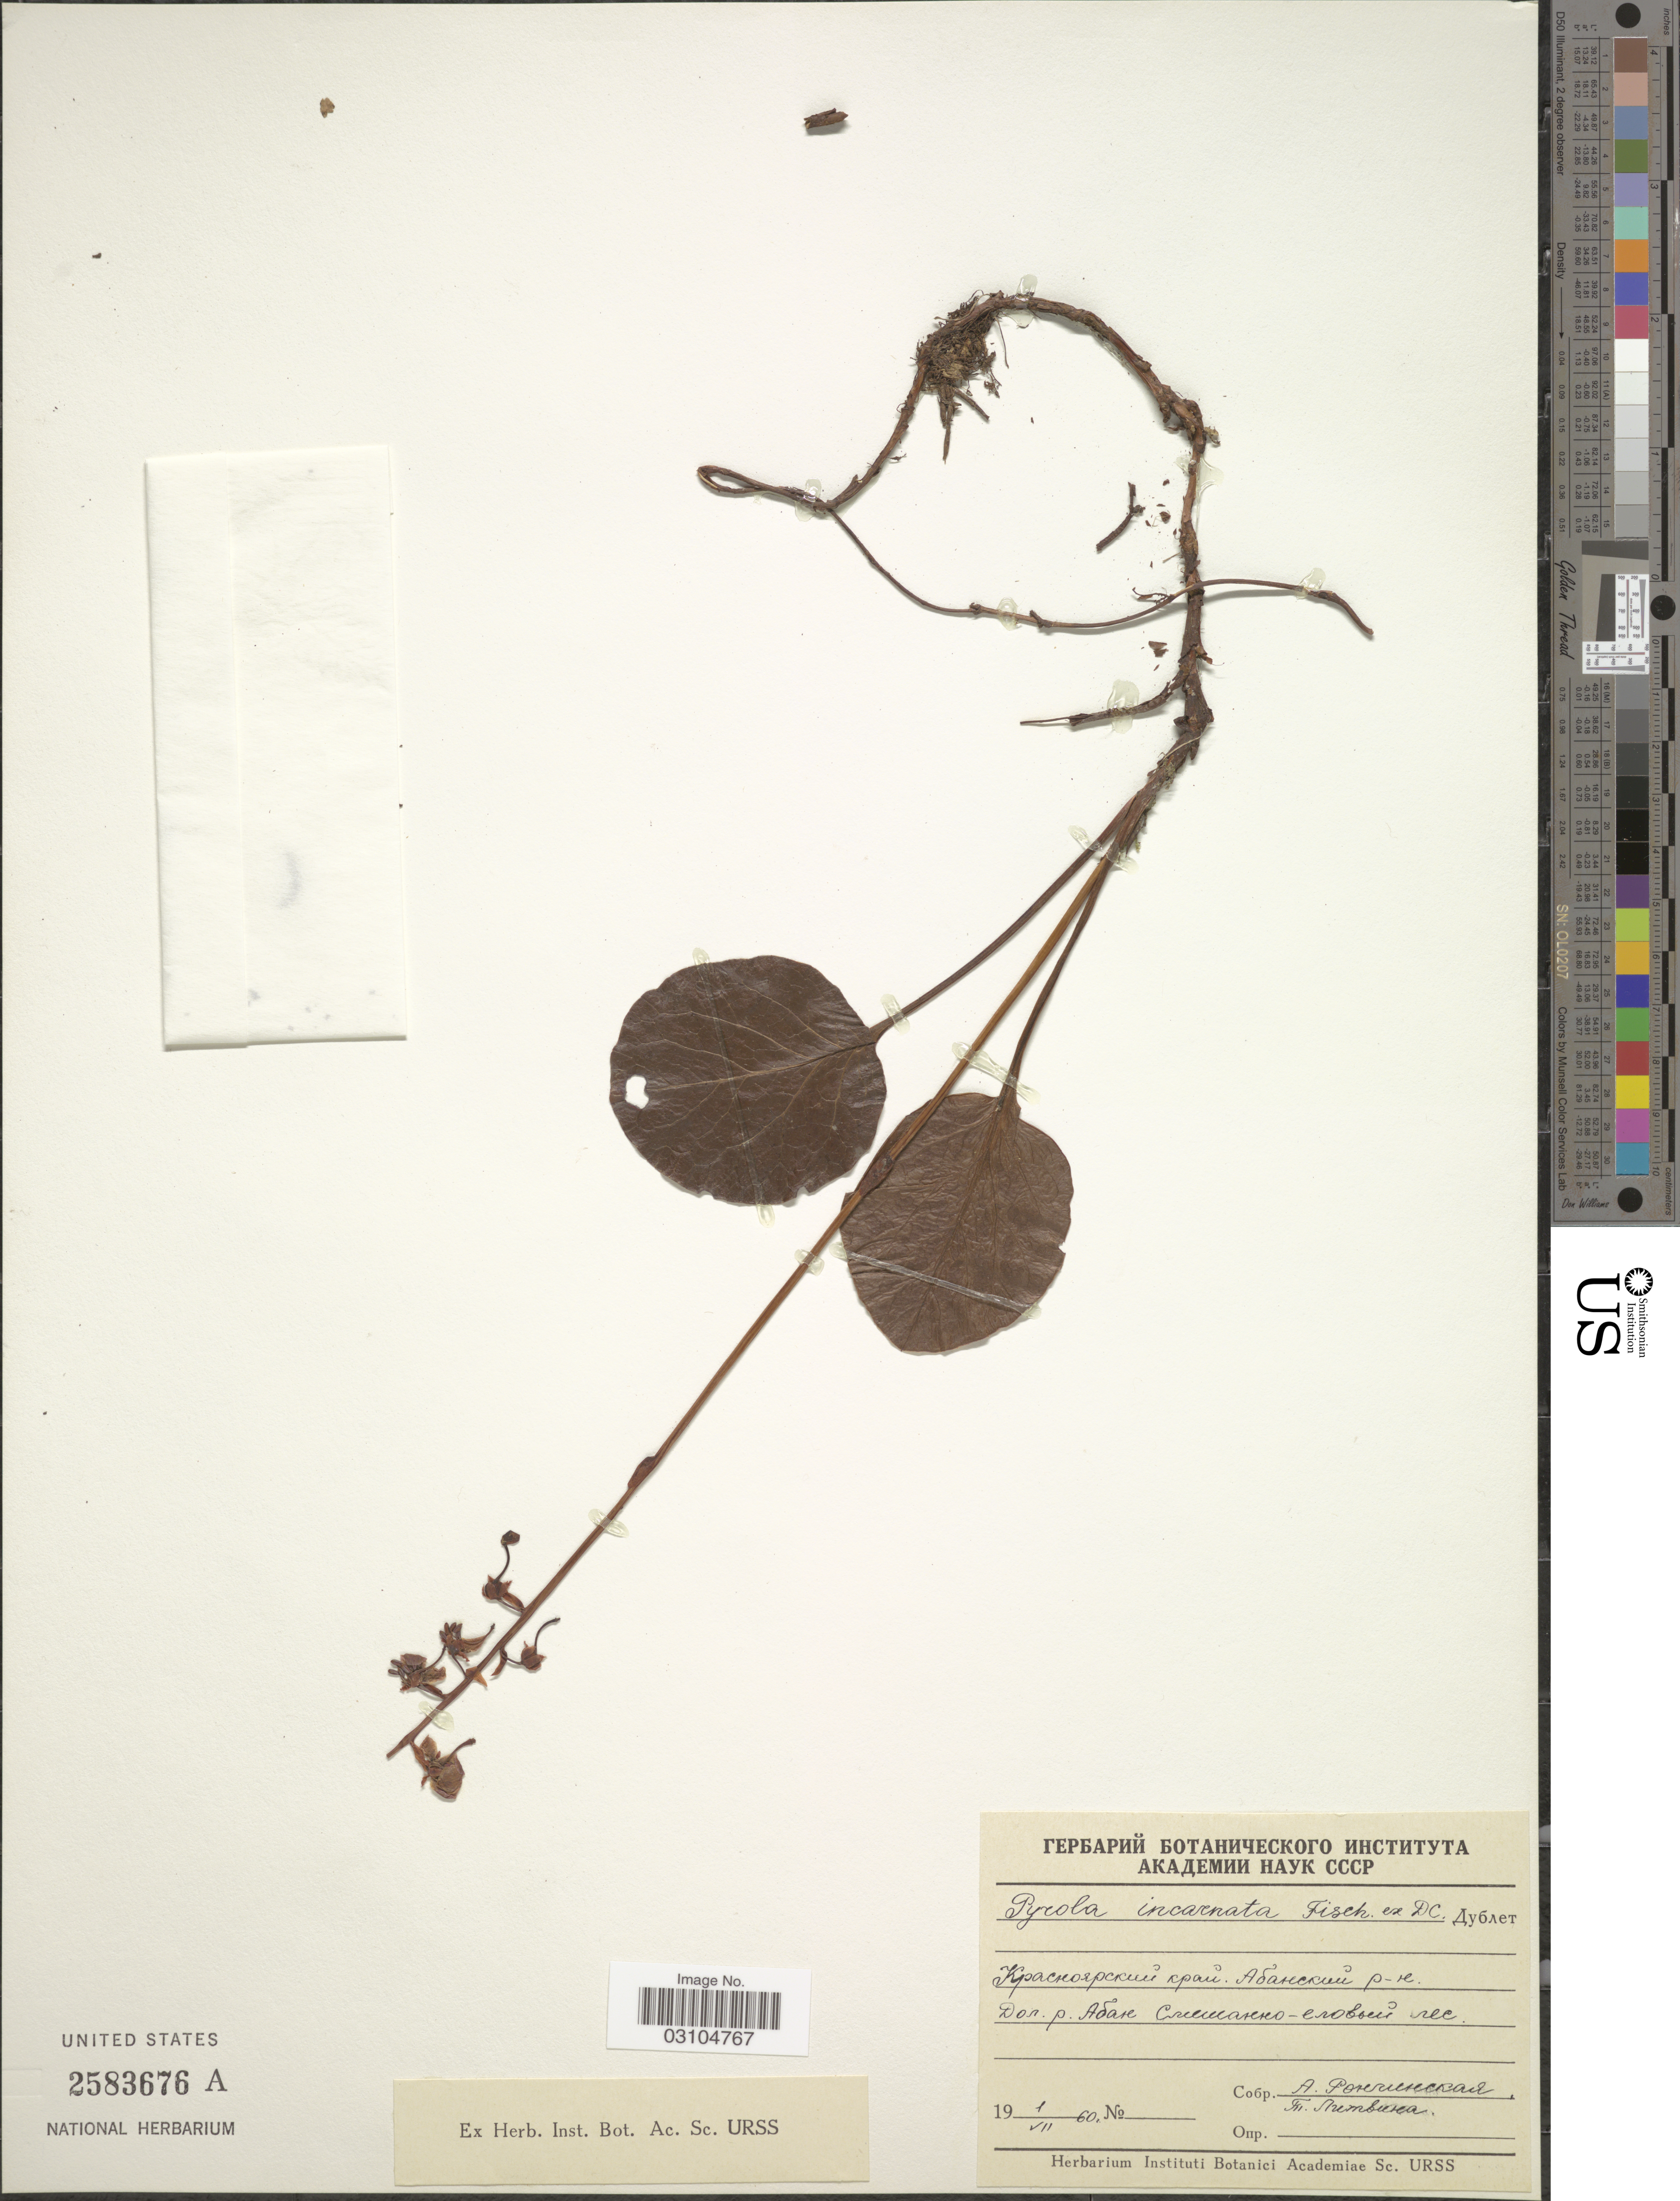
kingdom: Plantae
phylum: Tracheophyta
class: Magnoliopsida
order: Ericales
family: Ericaceae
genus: Pyrola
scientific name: Pyrola incarnata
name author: (DC.) Freyn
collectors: A. Ronchinskaya & T. Litvina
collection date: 1960-07-01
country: Russian Federation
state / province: Krasnoyarsk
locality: Abanskiy, Valley of River Aban.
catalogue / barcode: US 2583676A